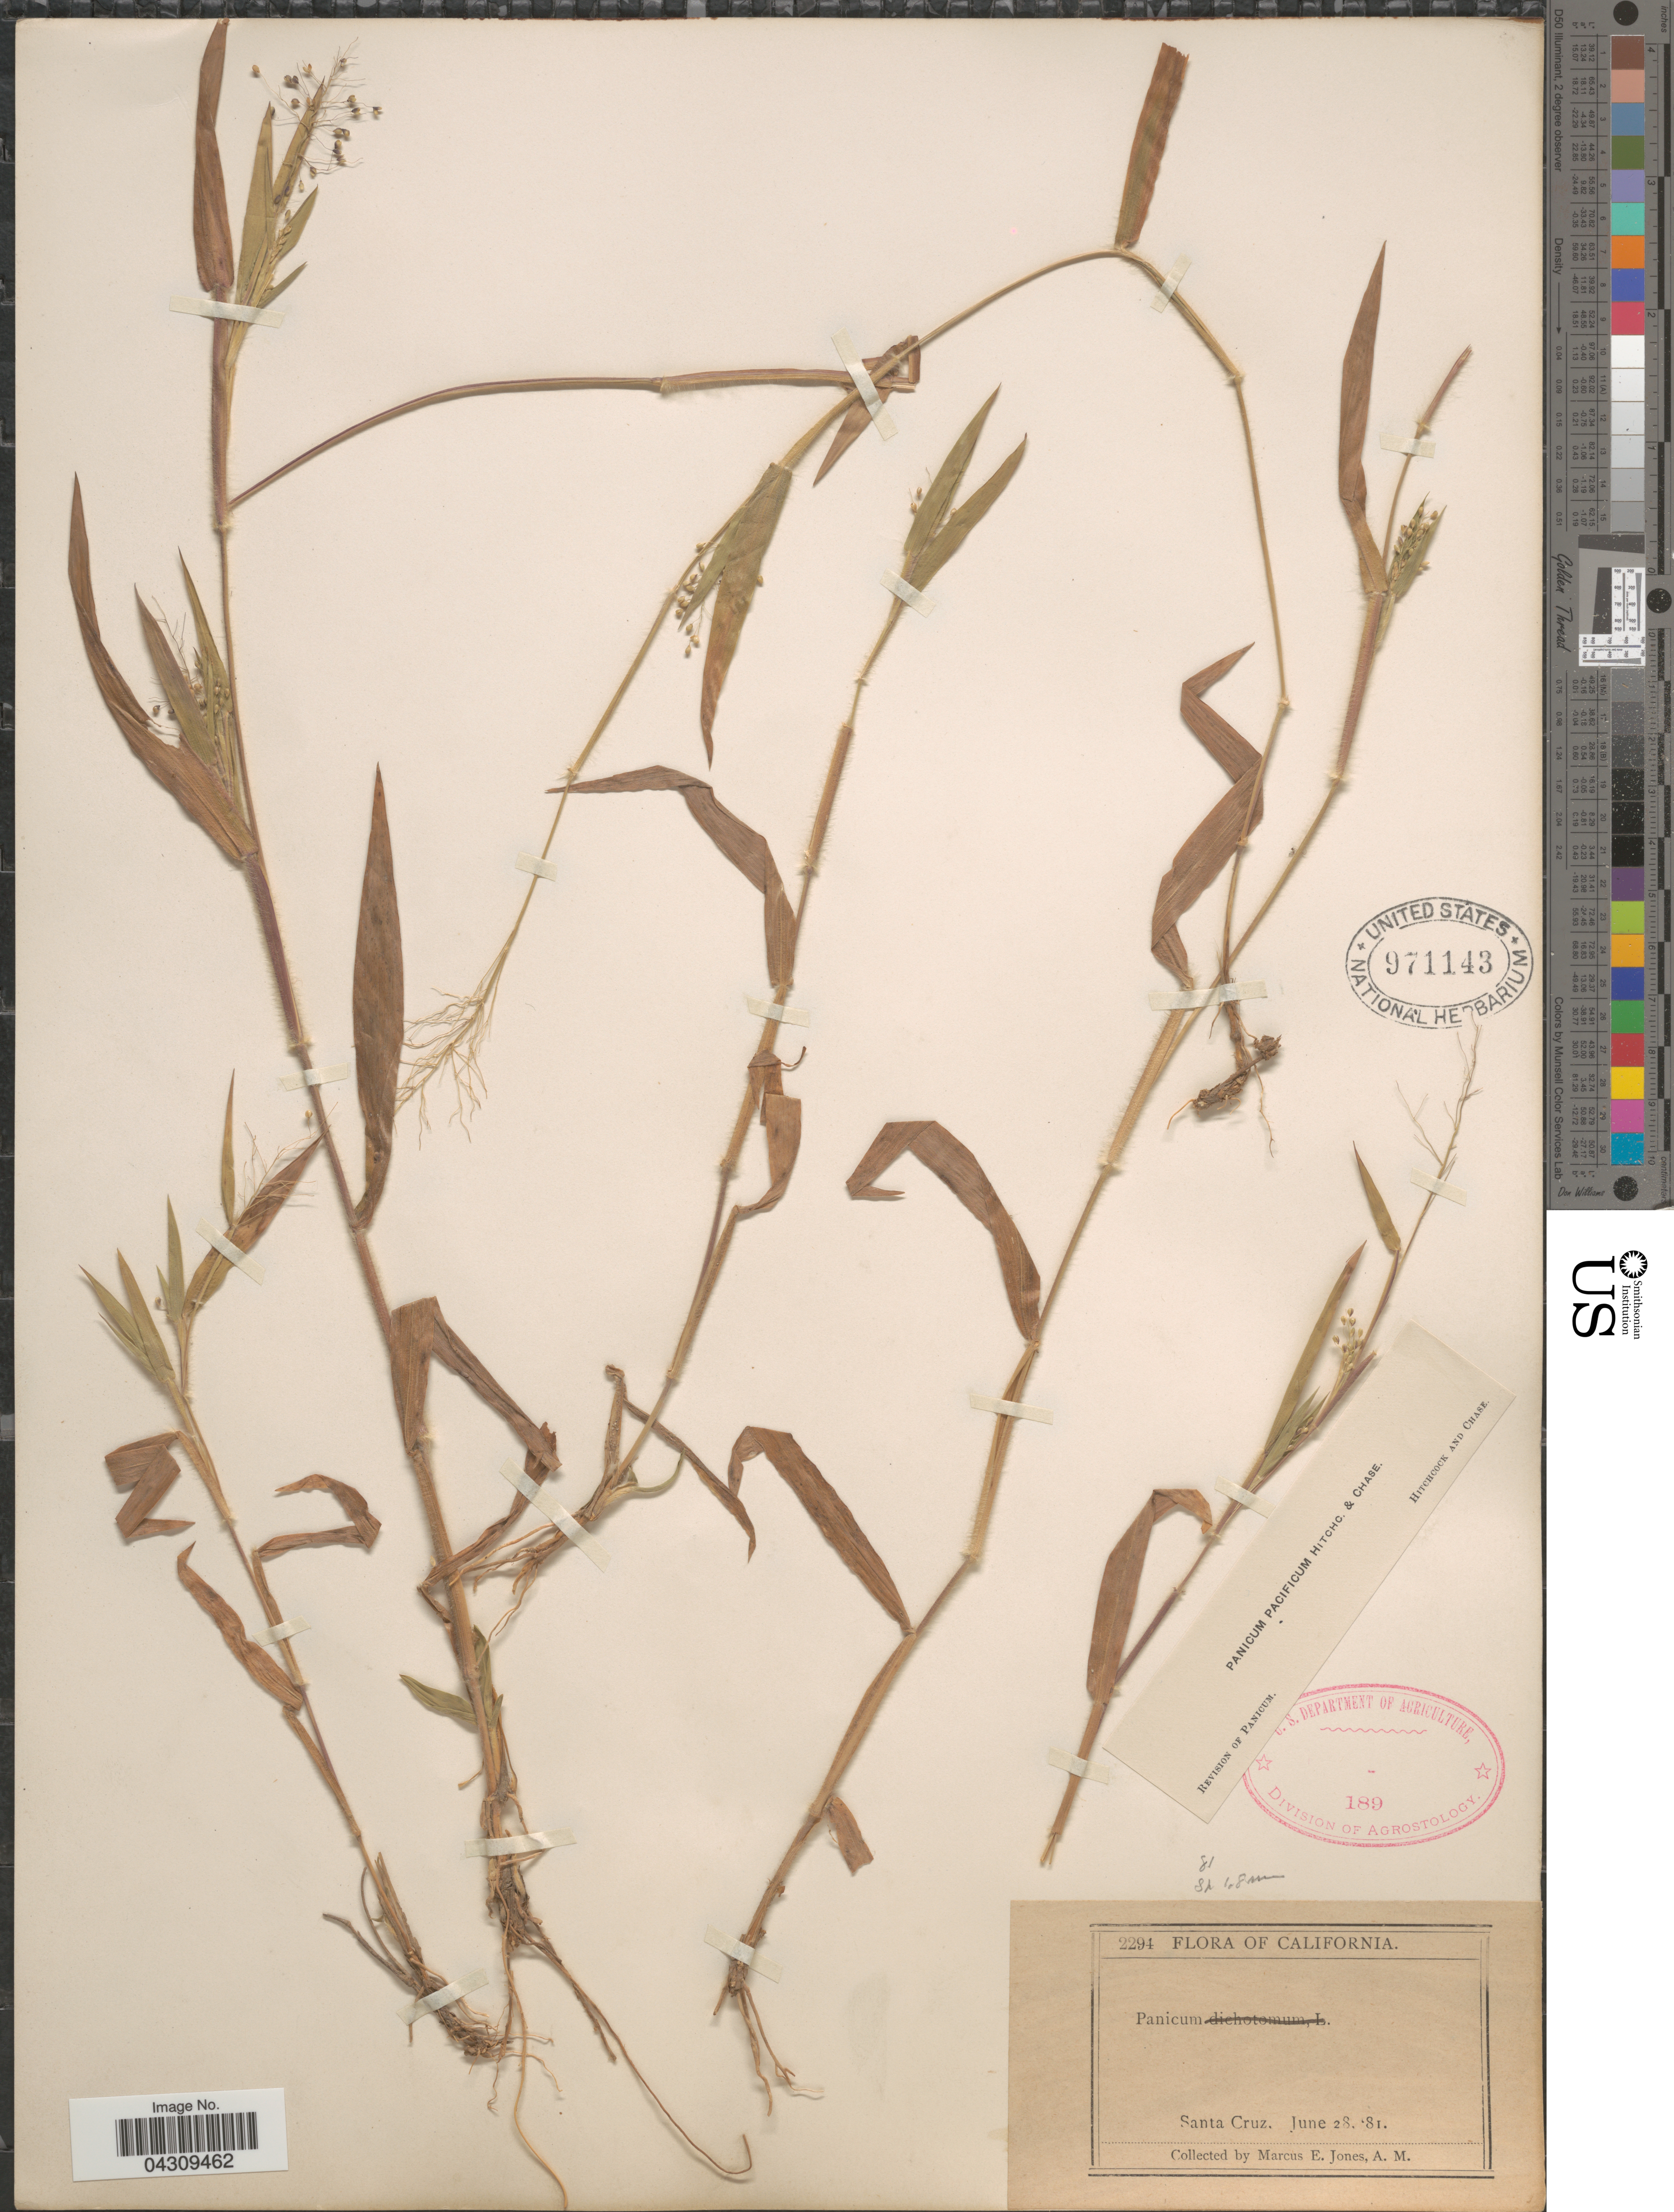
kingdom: Plantae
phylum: Tracheophyta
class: Liliopsida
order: Poales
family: Poaceae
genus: Dichanthelium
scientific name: Dichanthelium acuminatum var. acuminatum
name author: (Sw.) Gould & C.A. Clark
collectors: M. E. Jones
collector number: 2294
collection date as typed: Transcribed d/m/y: 28/6/81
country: United States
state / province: California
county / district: Santa Cruz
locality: Santa Cruz.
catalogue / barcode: US 971143